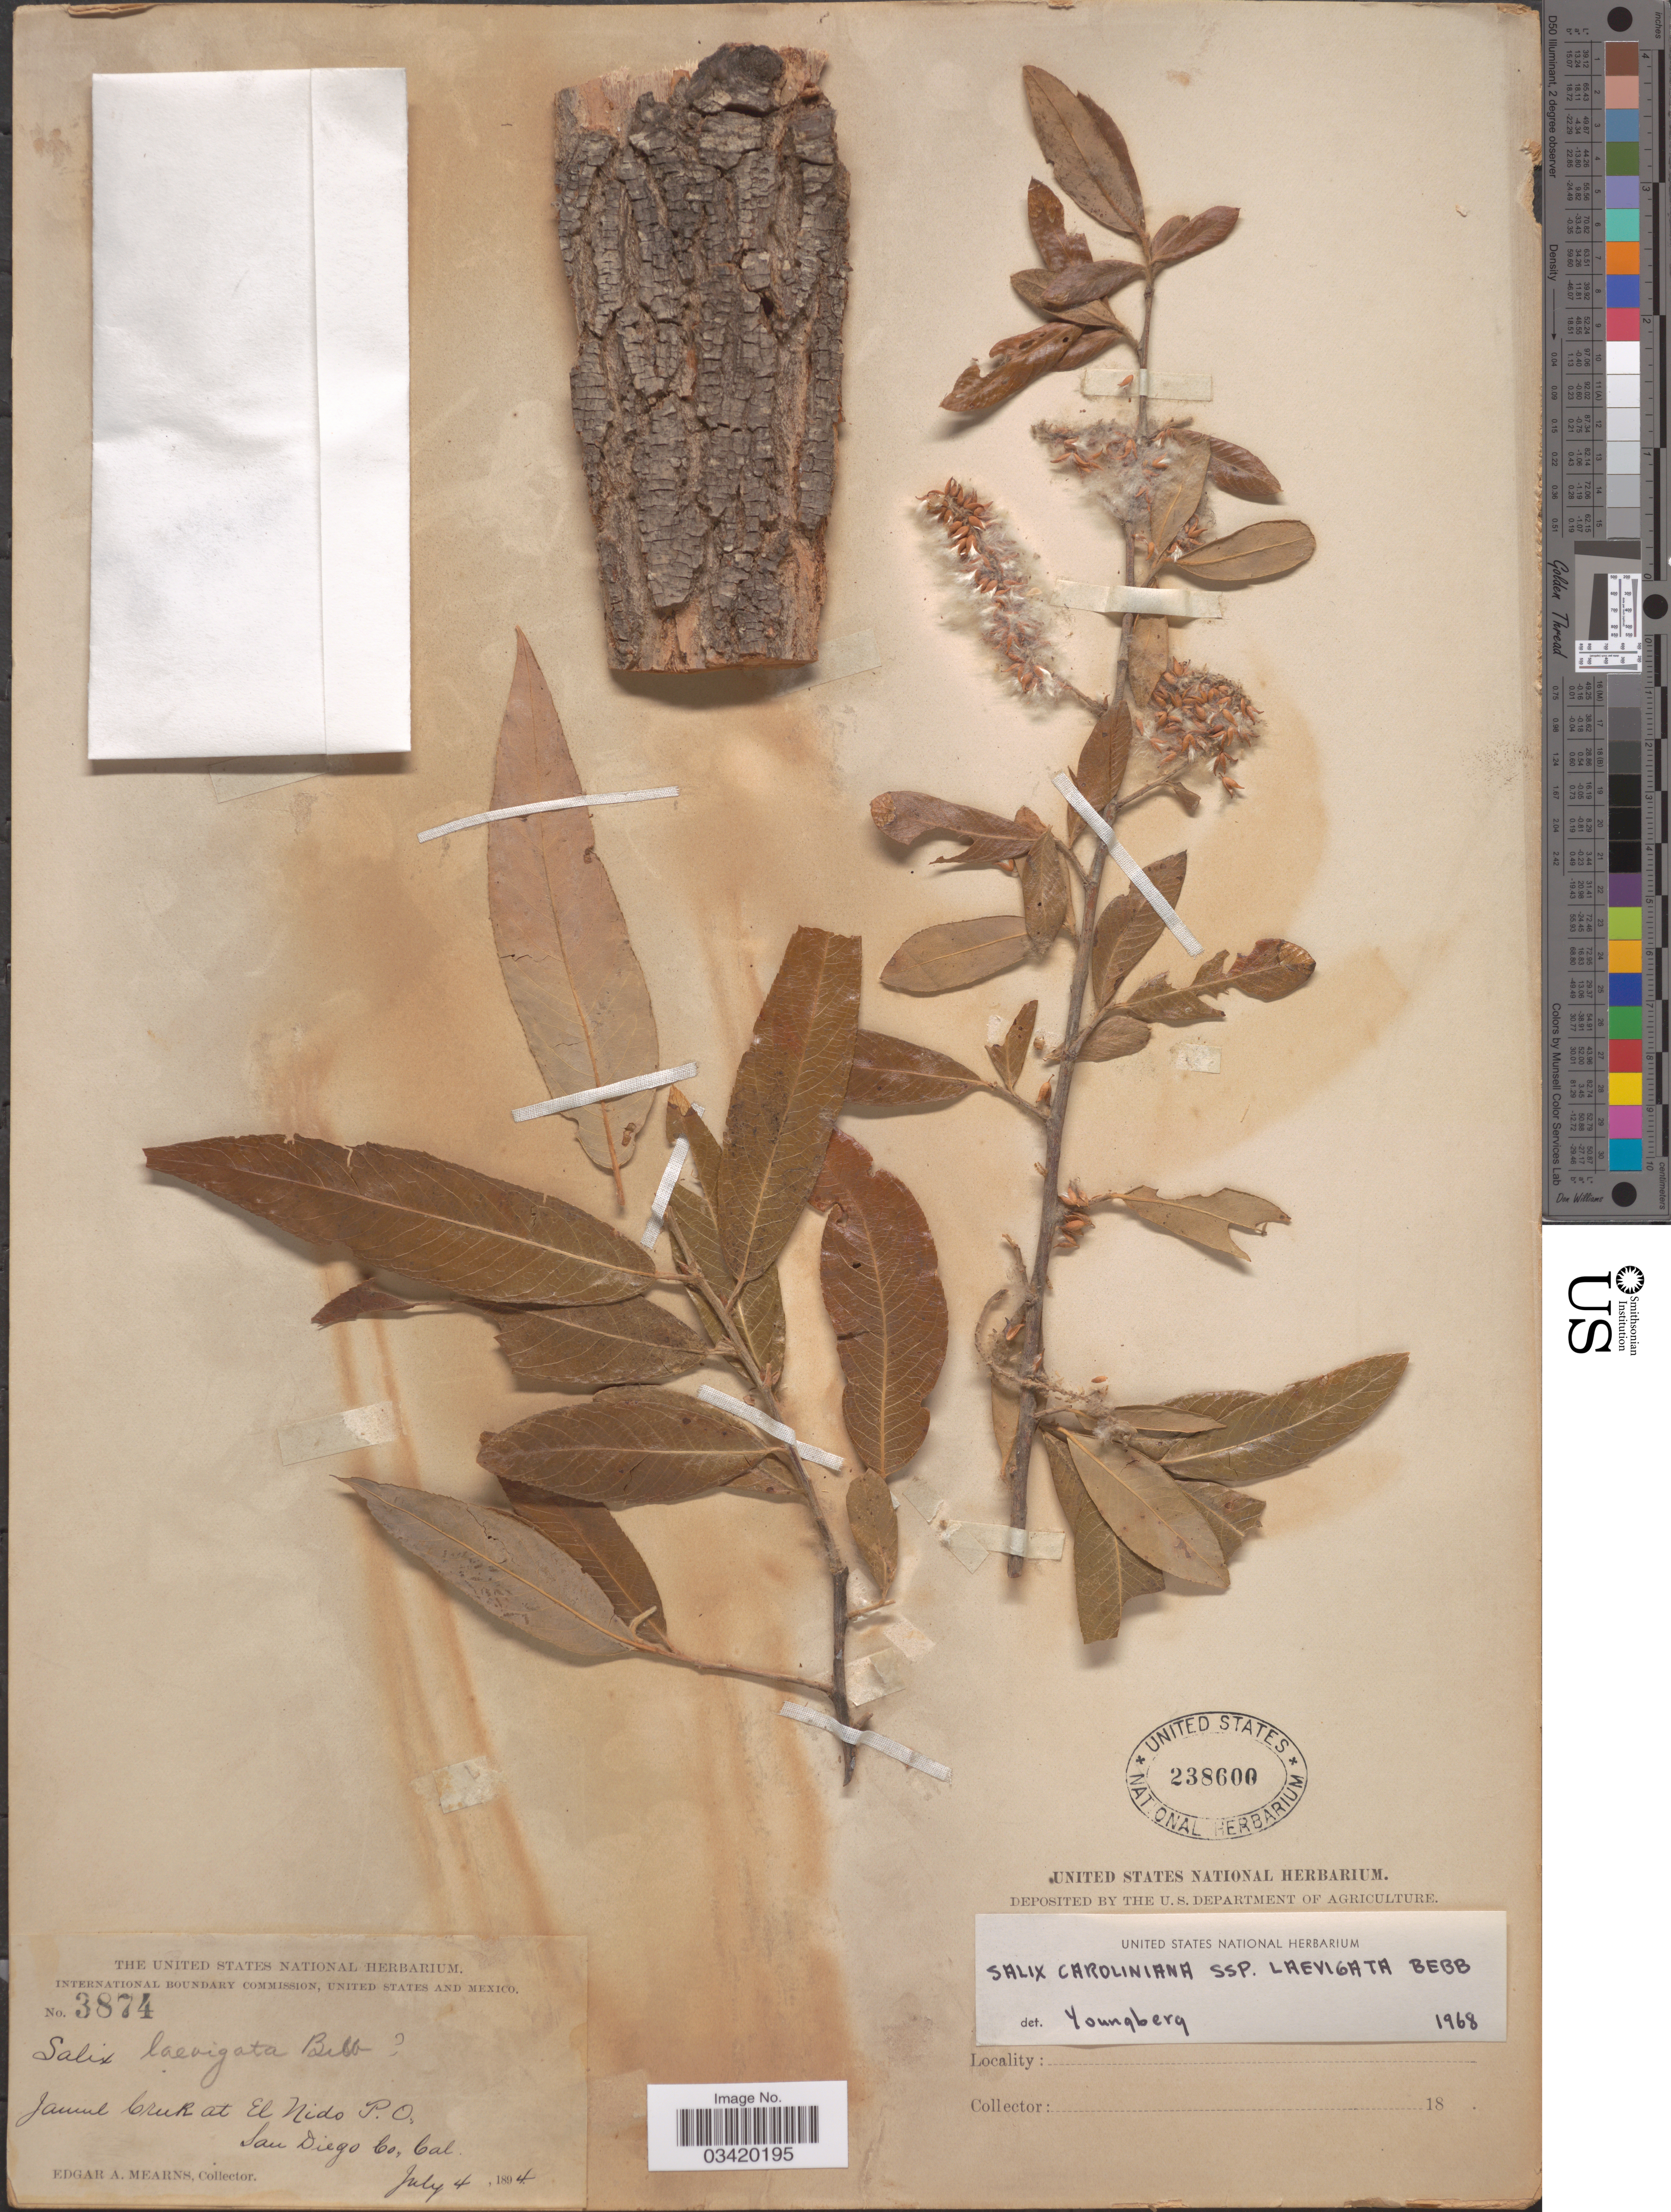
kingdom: Plantae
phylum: Tracheophyta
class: Magnoliopsida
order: Malpighiales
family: Salicaceae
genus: Salix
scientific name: Salix caroliniana subsp. laevigata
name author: Bebb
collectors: E. A. Mearns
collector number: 3874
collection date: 1894-07-04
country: United States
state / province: California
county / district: San Diego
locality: Jamul Creek at El Nido P. O., San Diego Co.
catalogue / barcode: US 238600